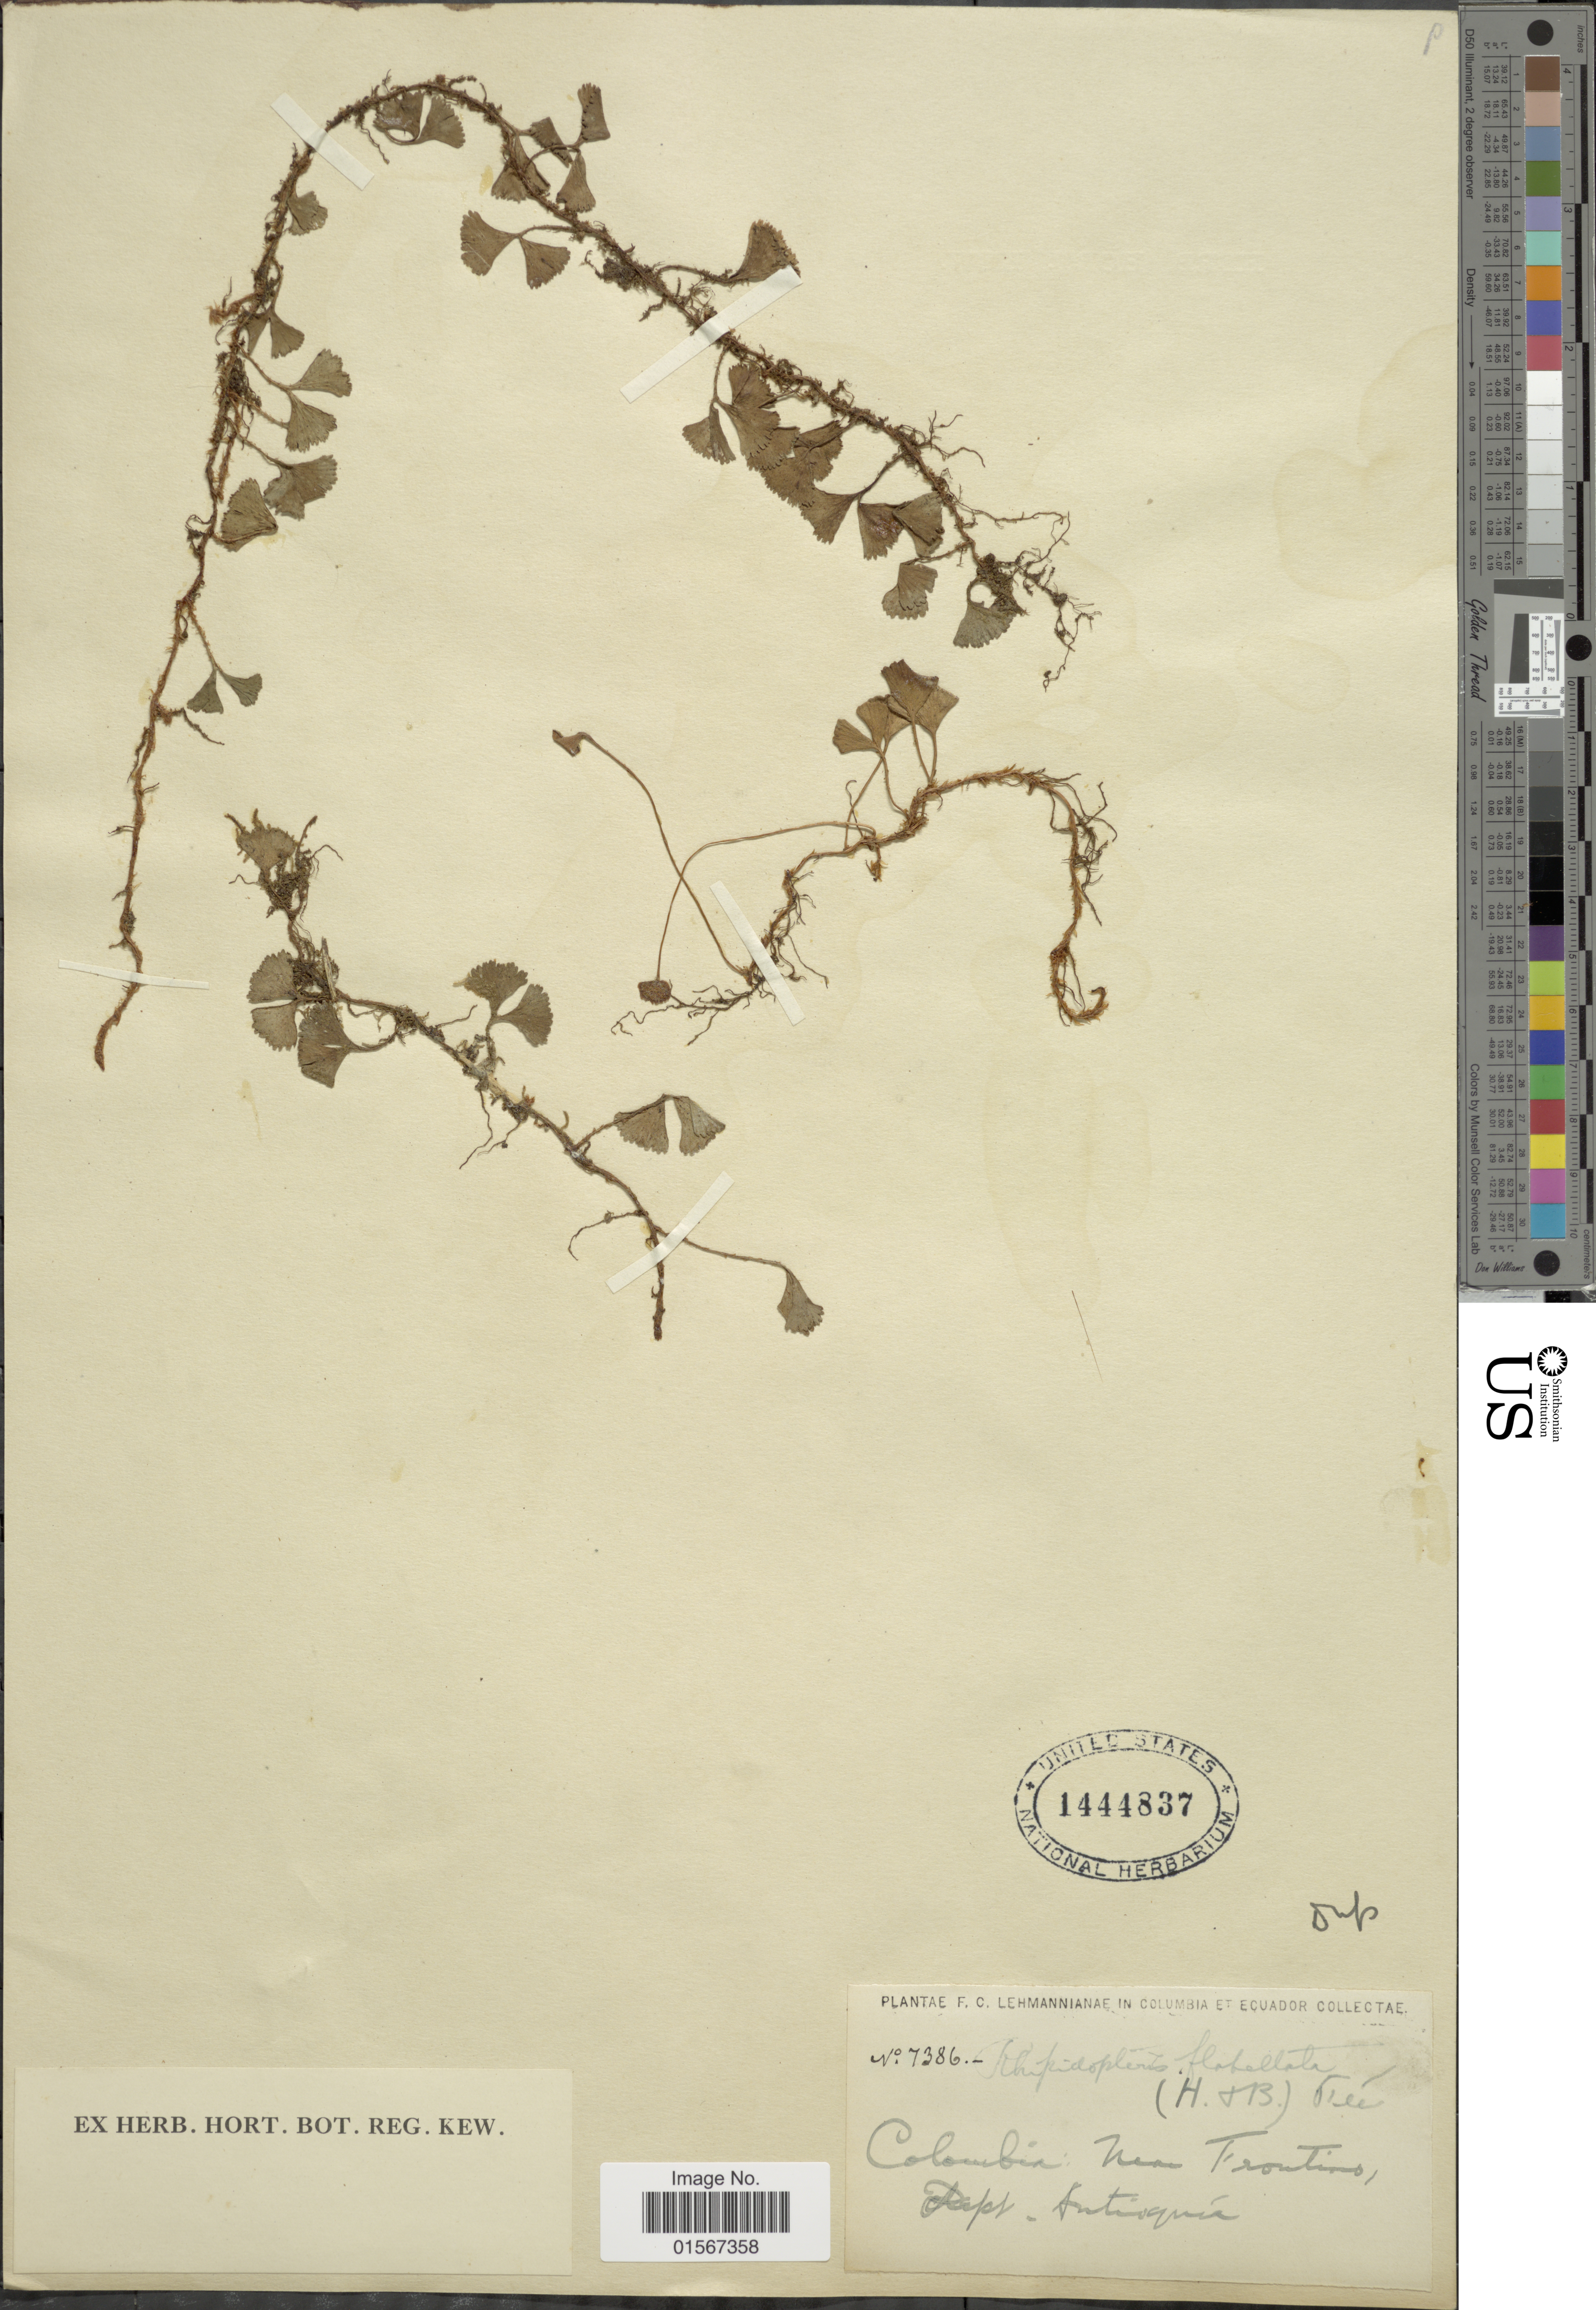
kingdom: Plantae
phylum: Tracheophyta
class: Polypodiopsida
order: Polypodiales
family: Dryopteridaceae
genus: Elaphoglossum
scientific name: Elaphoglossum peltatum f. flabellatum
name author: (Humb. & Bonpl. ex Willd.) Mickel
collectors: F. C. Lehmann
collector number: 7386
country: Colombia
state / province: Antioquia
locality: near Frontino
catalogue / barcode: US 1444837